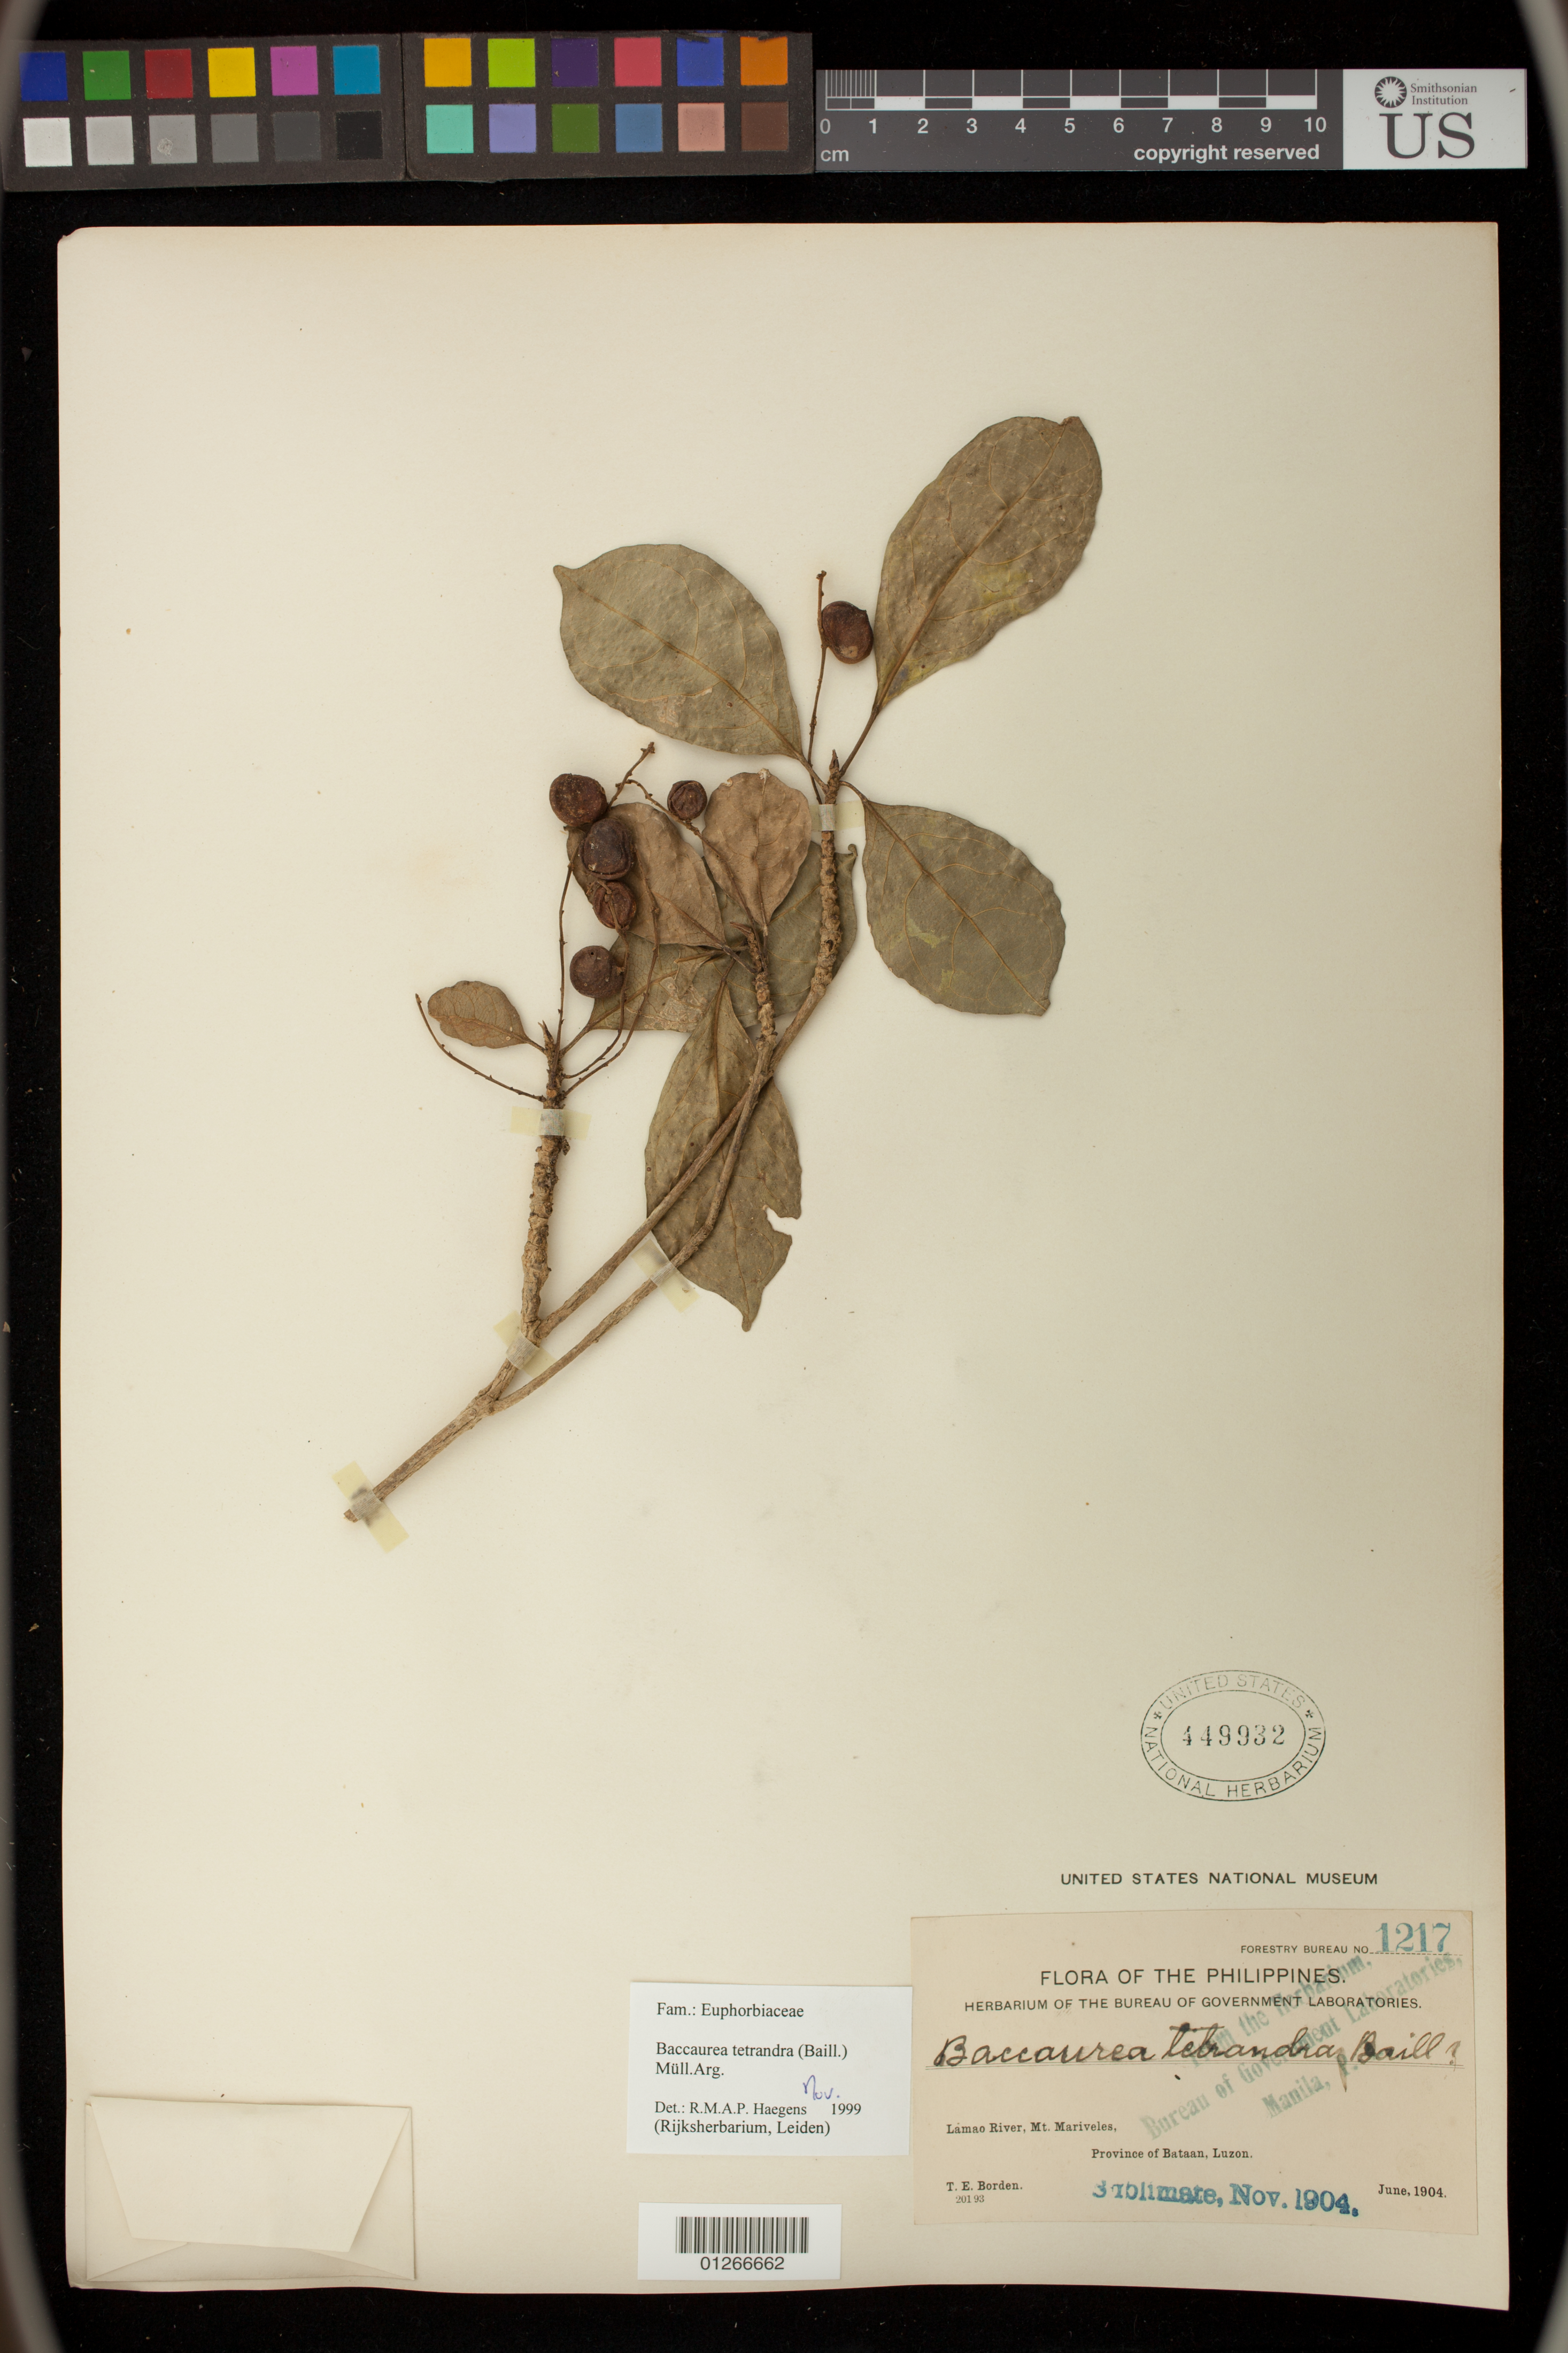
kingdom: Plantae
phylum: Tracheophyta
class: Magnoliopsida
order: Malpighiales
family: Phyllanthaceae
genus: Baccaurea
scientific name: Baccaurea tetrandra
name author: (Baill.) Müll. Arg.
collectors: T. E. Borden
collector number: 1217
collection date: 1904-06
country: Philippines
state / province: Central Luzon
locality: Lamao River, Mt. Mariveles, Province of Bataan, Luzon